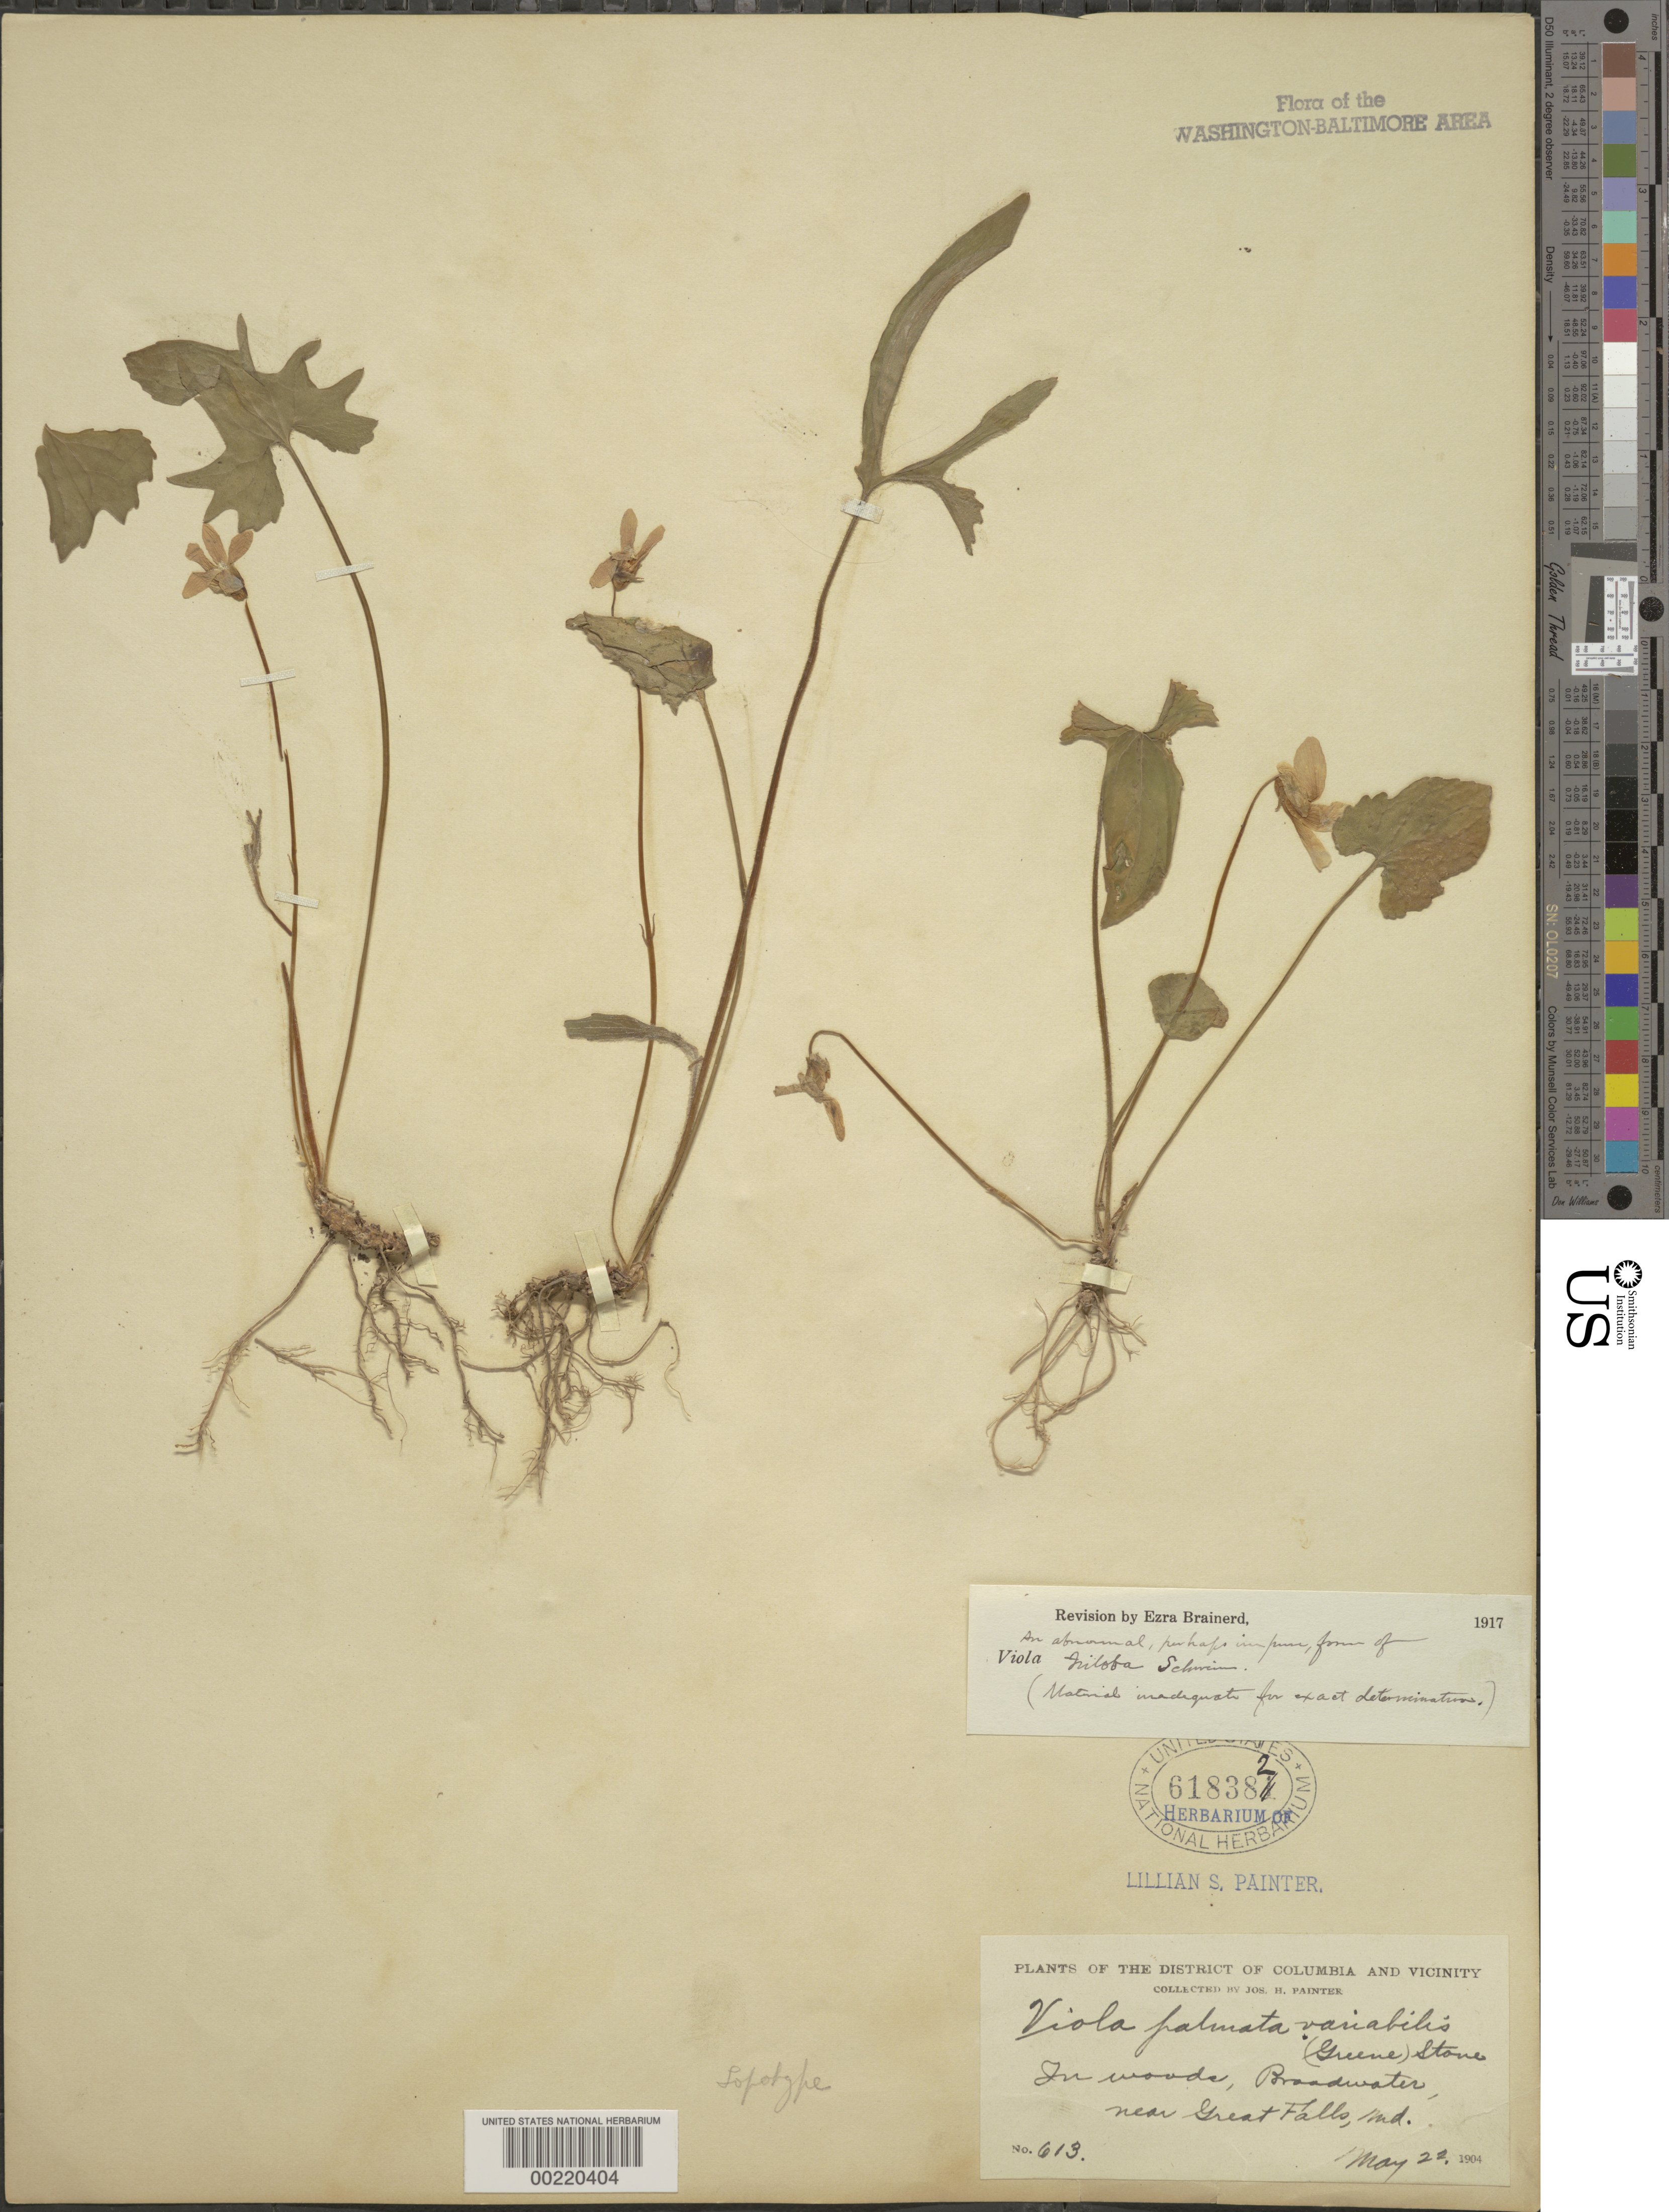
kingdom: Plantae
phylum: Tracheophyta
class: Magnoliopsida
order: Malpighiales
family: Violaceae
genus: Viola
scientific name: Viola palmata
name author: L.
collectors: J. H. Painter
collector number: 613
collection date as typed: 22 May 1904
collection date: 1904-05-22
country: United States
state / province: Maryland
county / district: Montgomery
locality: Widewater, Great Falls vicinity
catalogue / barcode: US 618382